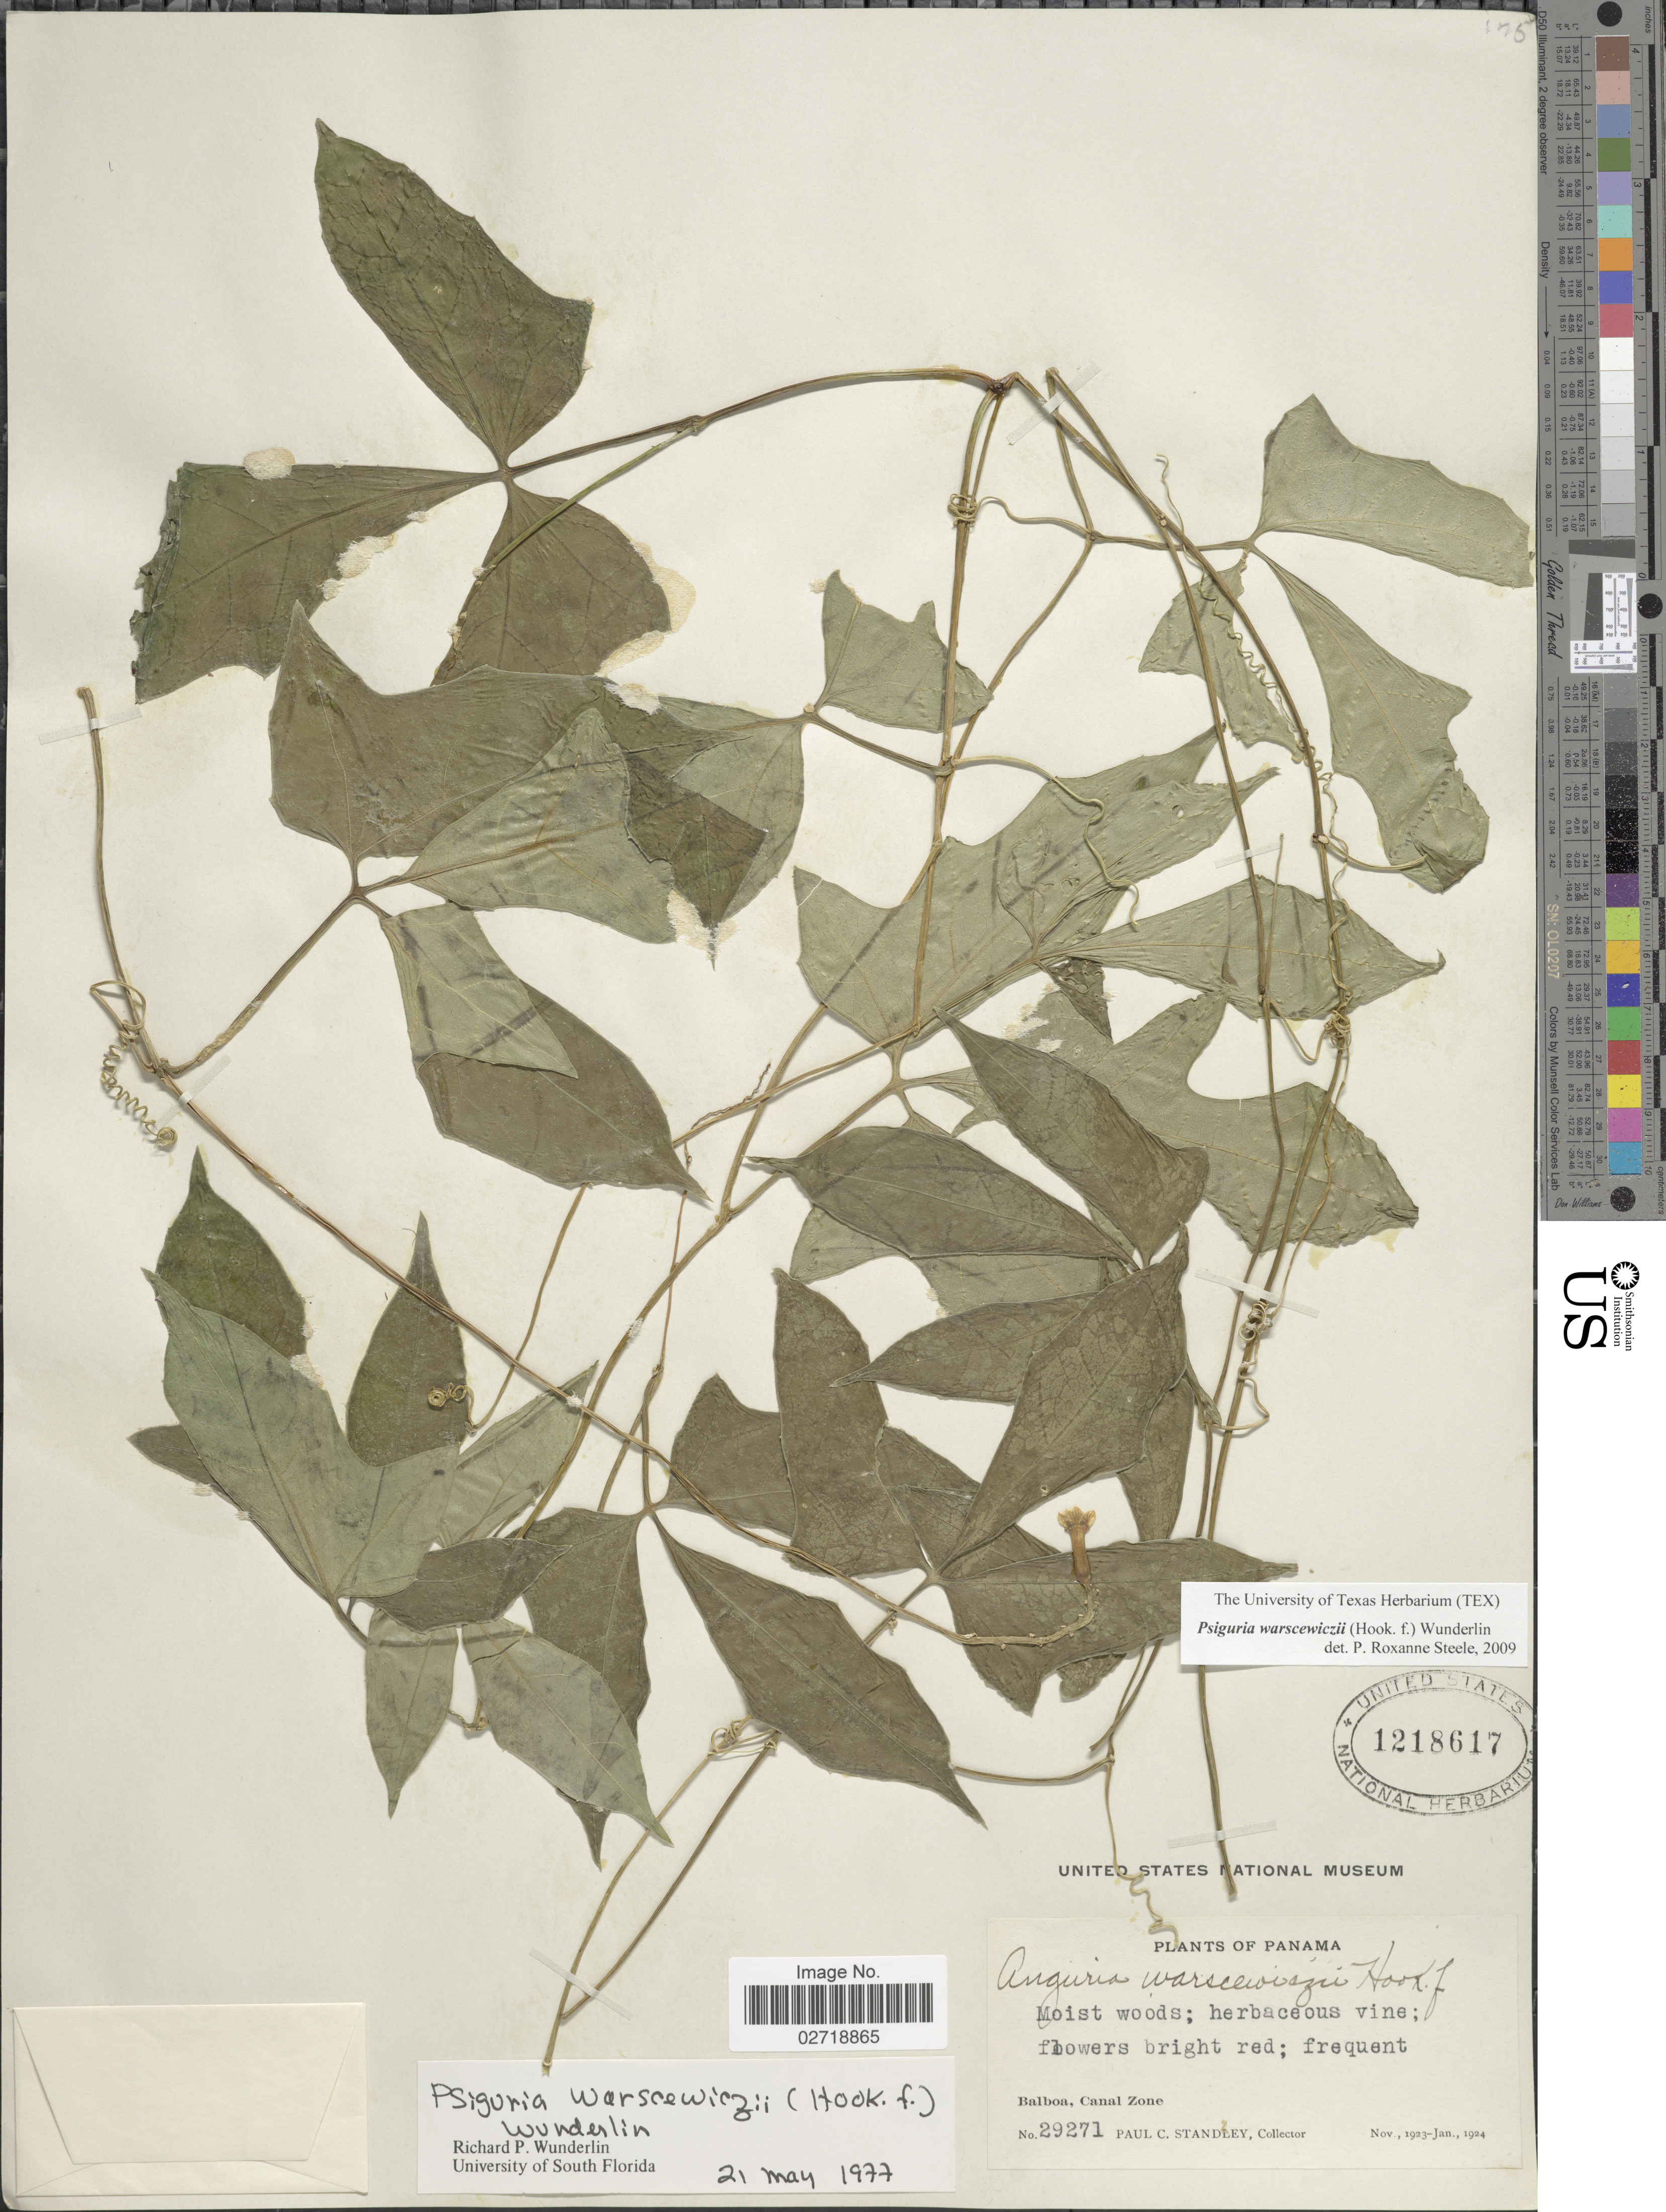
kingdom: Plantae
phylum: Tracheophyta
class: Magnoliopsida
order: Cucurbitales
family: Cucurbitaceae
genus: Psiguria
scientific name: Psiguria warscewiczii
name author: (Hook. f.) Wunderlin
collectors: P. C. Standley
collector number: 29271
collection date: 1923-11/1924-01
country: Panama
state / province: Colón / Panamá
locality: Balboa, Canal Zone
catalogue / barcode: US 1218617